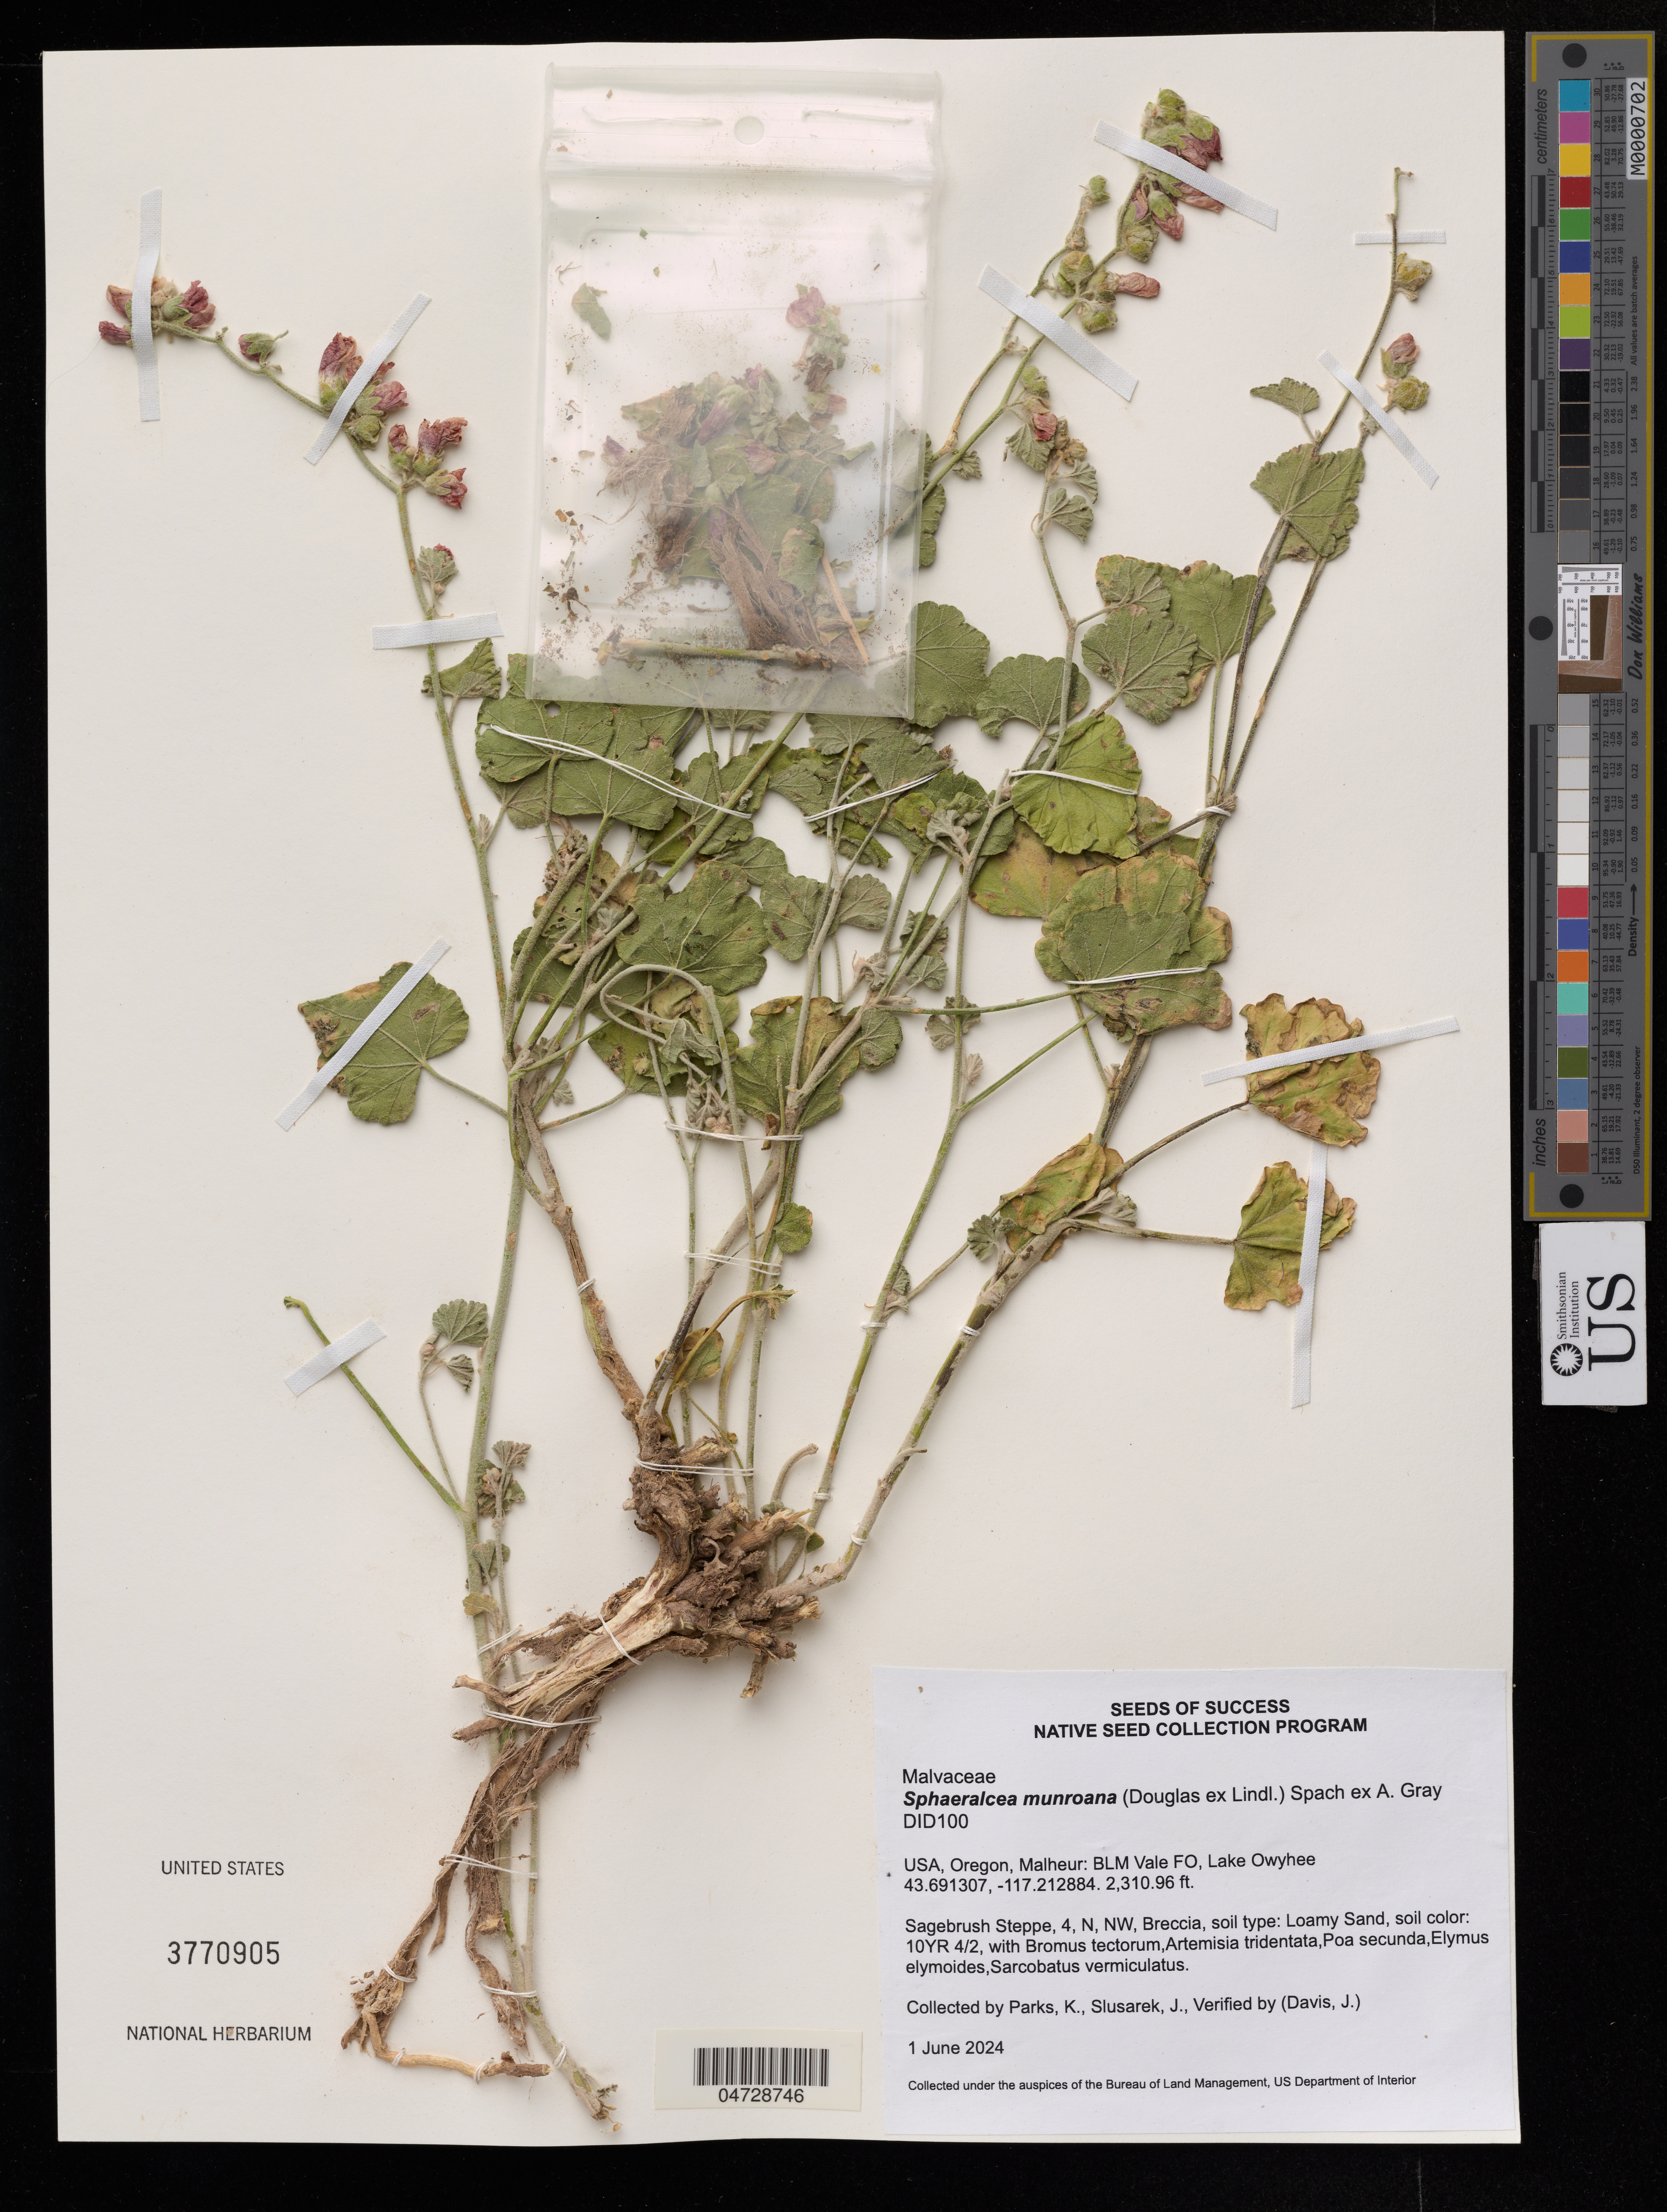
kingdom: Plantae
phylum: Tracheophyta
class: Magnoliopsida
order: Malvales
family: Malvaceae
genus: Sphaeralcea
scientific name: Sphaeralcea munroana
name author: (Douglas ex Lindl.) Spach ex A. Gray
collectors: K. Parks & J. Slusarek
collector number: DID100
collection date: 2024-06-01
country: United States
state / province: Oregon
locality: Malheur: BLM Vale FO, Lake Owyhee.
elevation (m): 704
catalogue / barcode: US 3770905